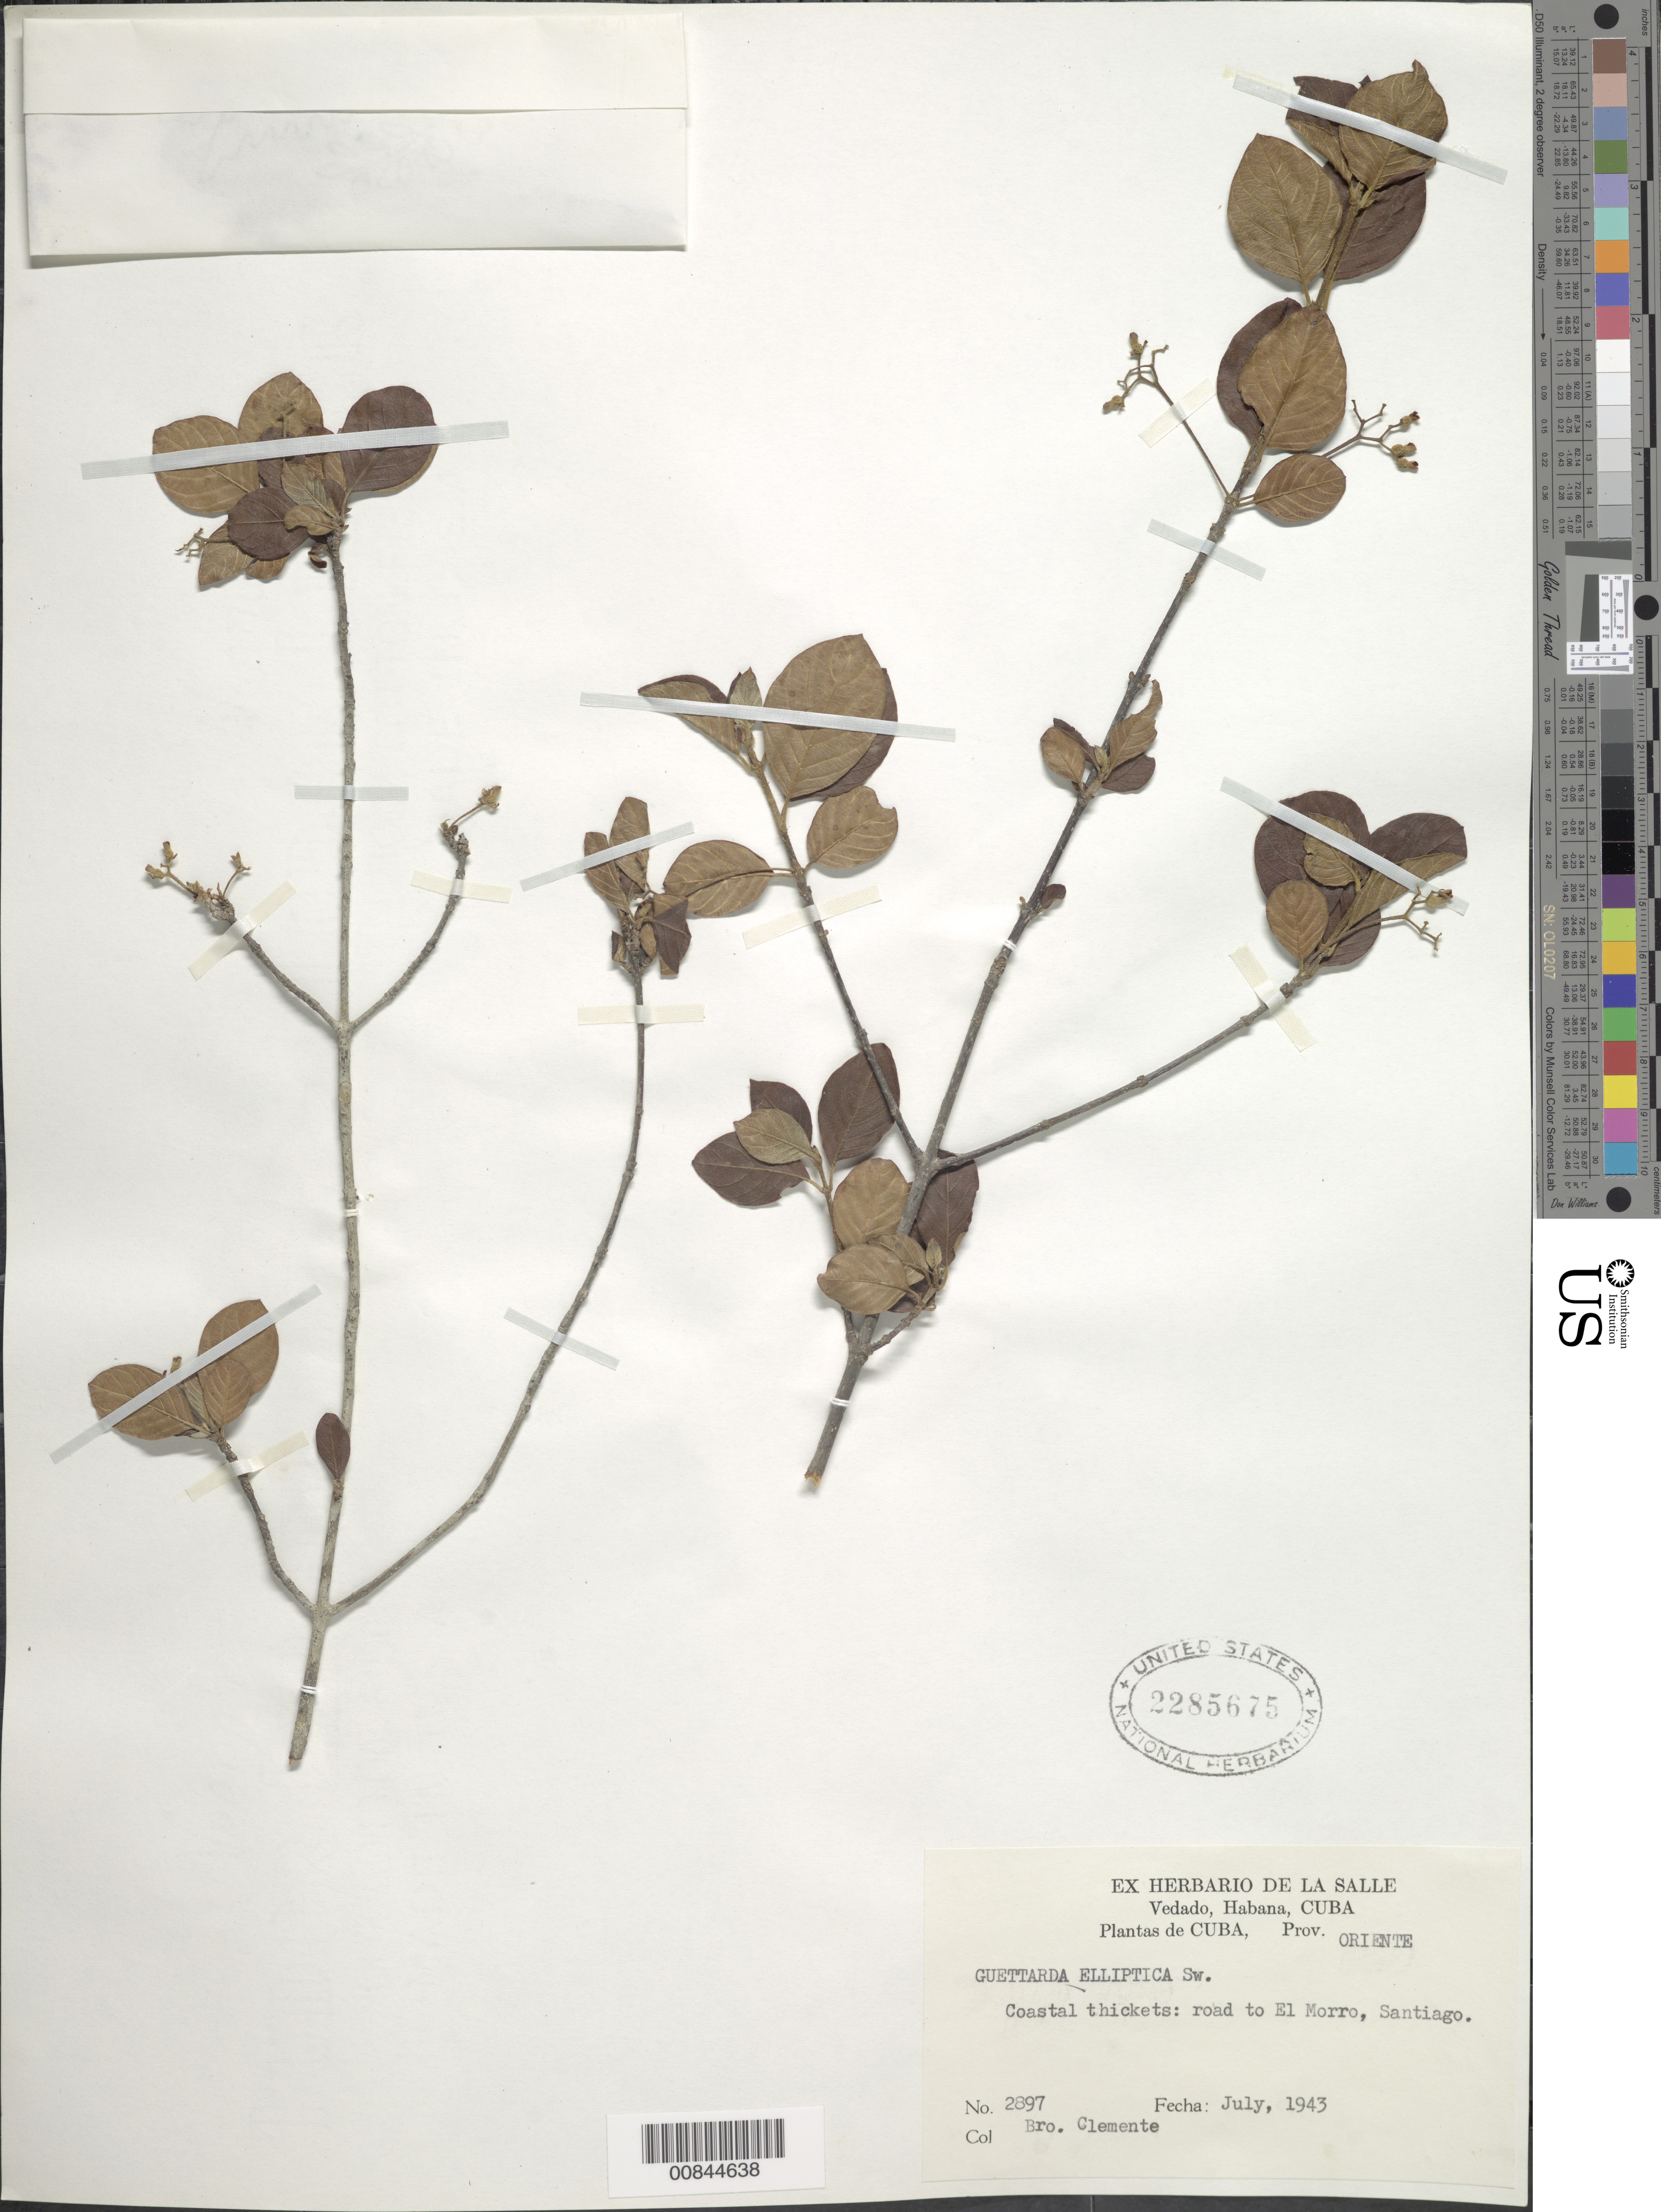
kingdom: Plantae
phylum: Tracheophyta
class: Magnoliopsida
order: Gentianales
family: Rubiaceae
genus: Guettarda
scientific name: Guettarda elliptica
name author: Sw.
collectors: Bro. Clemente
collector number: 2897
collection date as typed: Jul 1943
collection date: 1943-07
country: Cuba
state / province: Oriente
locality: Road to El Morro, Santiago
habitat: Coastal thickets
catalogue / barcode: US 2285675